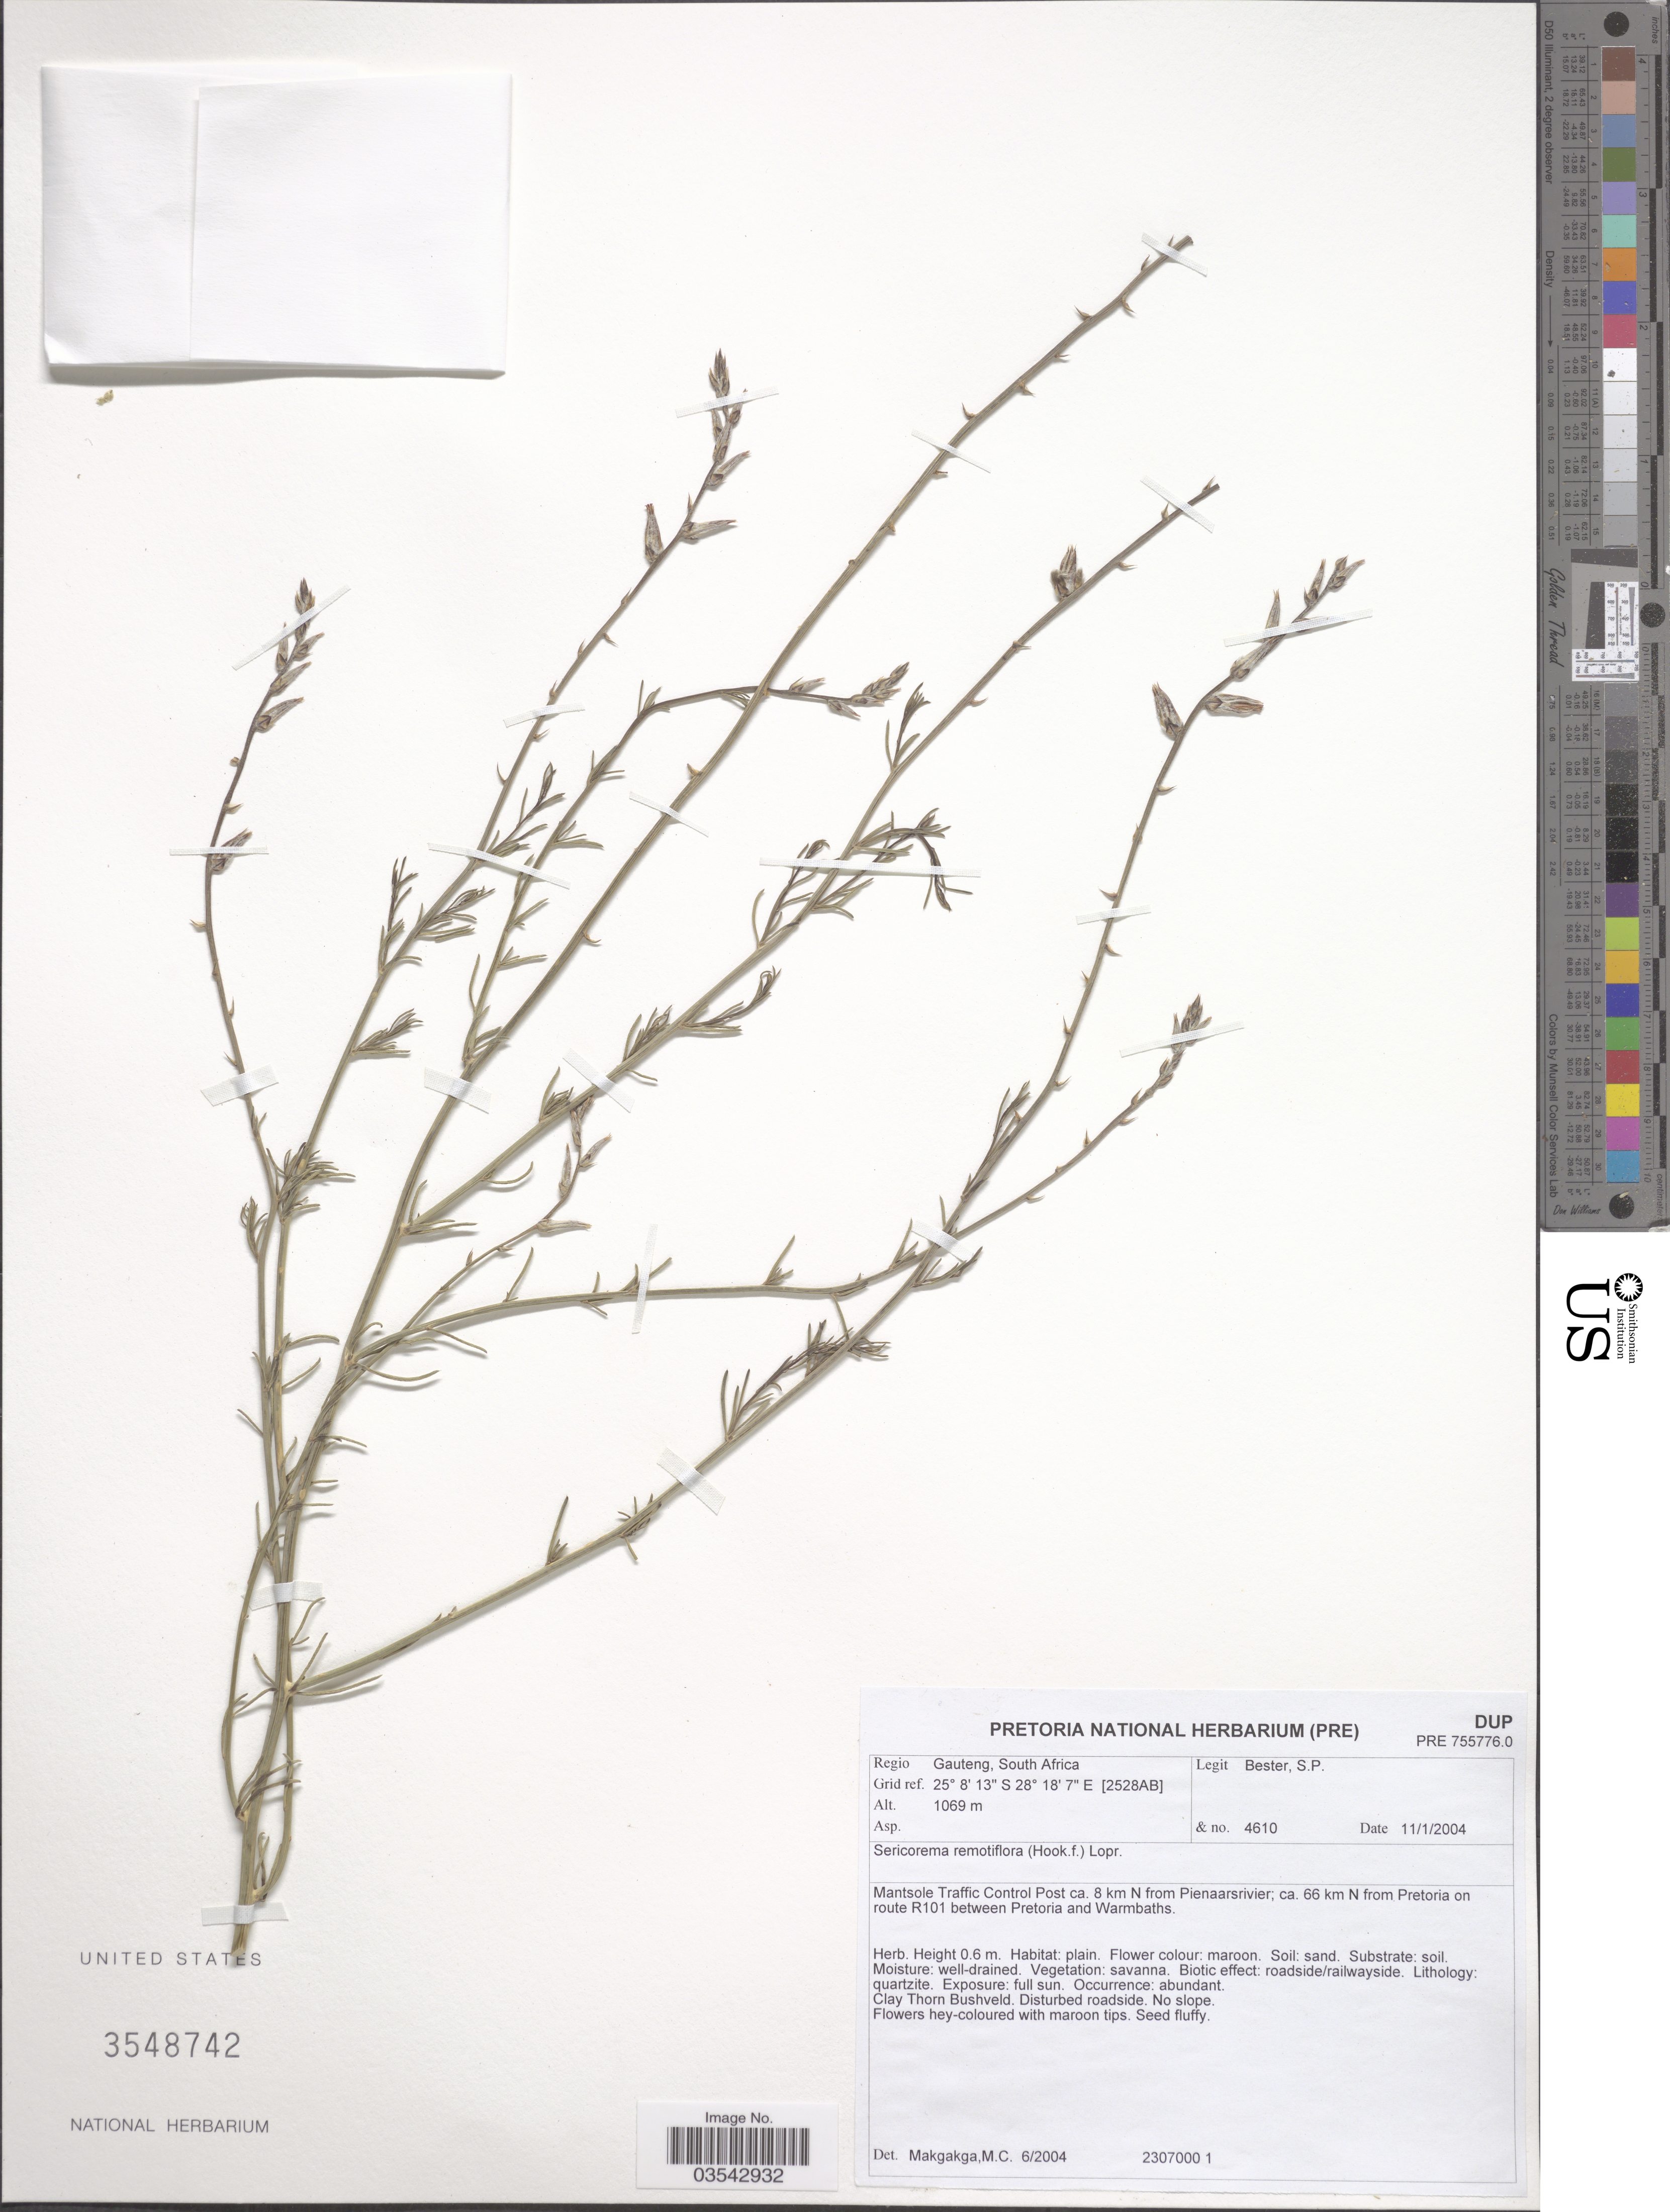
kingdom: Plantae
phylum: Tracheophyta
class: Magnoliopsida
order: Caryophyllales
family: Amaranthaceae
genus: Sericocoma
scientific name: Sericocoma remotiflora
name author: Hook. f.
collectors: S. Bester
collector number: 4610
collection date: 2004-01-11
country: South Africa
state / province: Gauteng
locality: Regio Gauteng. Grid ref. [2528AB]. Mantsole Traffic Control Post ca. 8 km N from Pienaarsrivier; ca. 66 km N from Pretoria on route R101 between Pretoria and Warmbaths.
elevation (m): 1069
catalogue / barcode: US 3548742